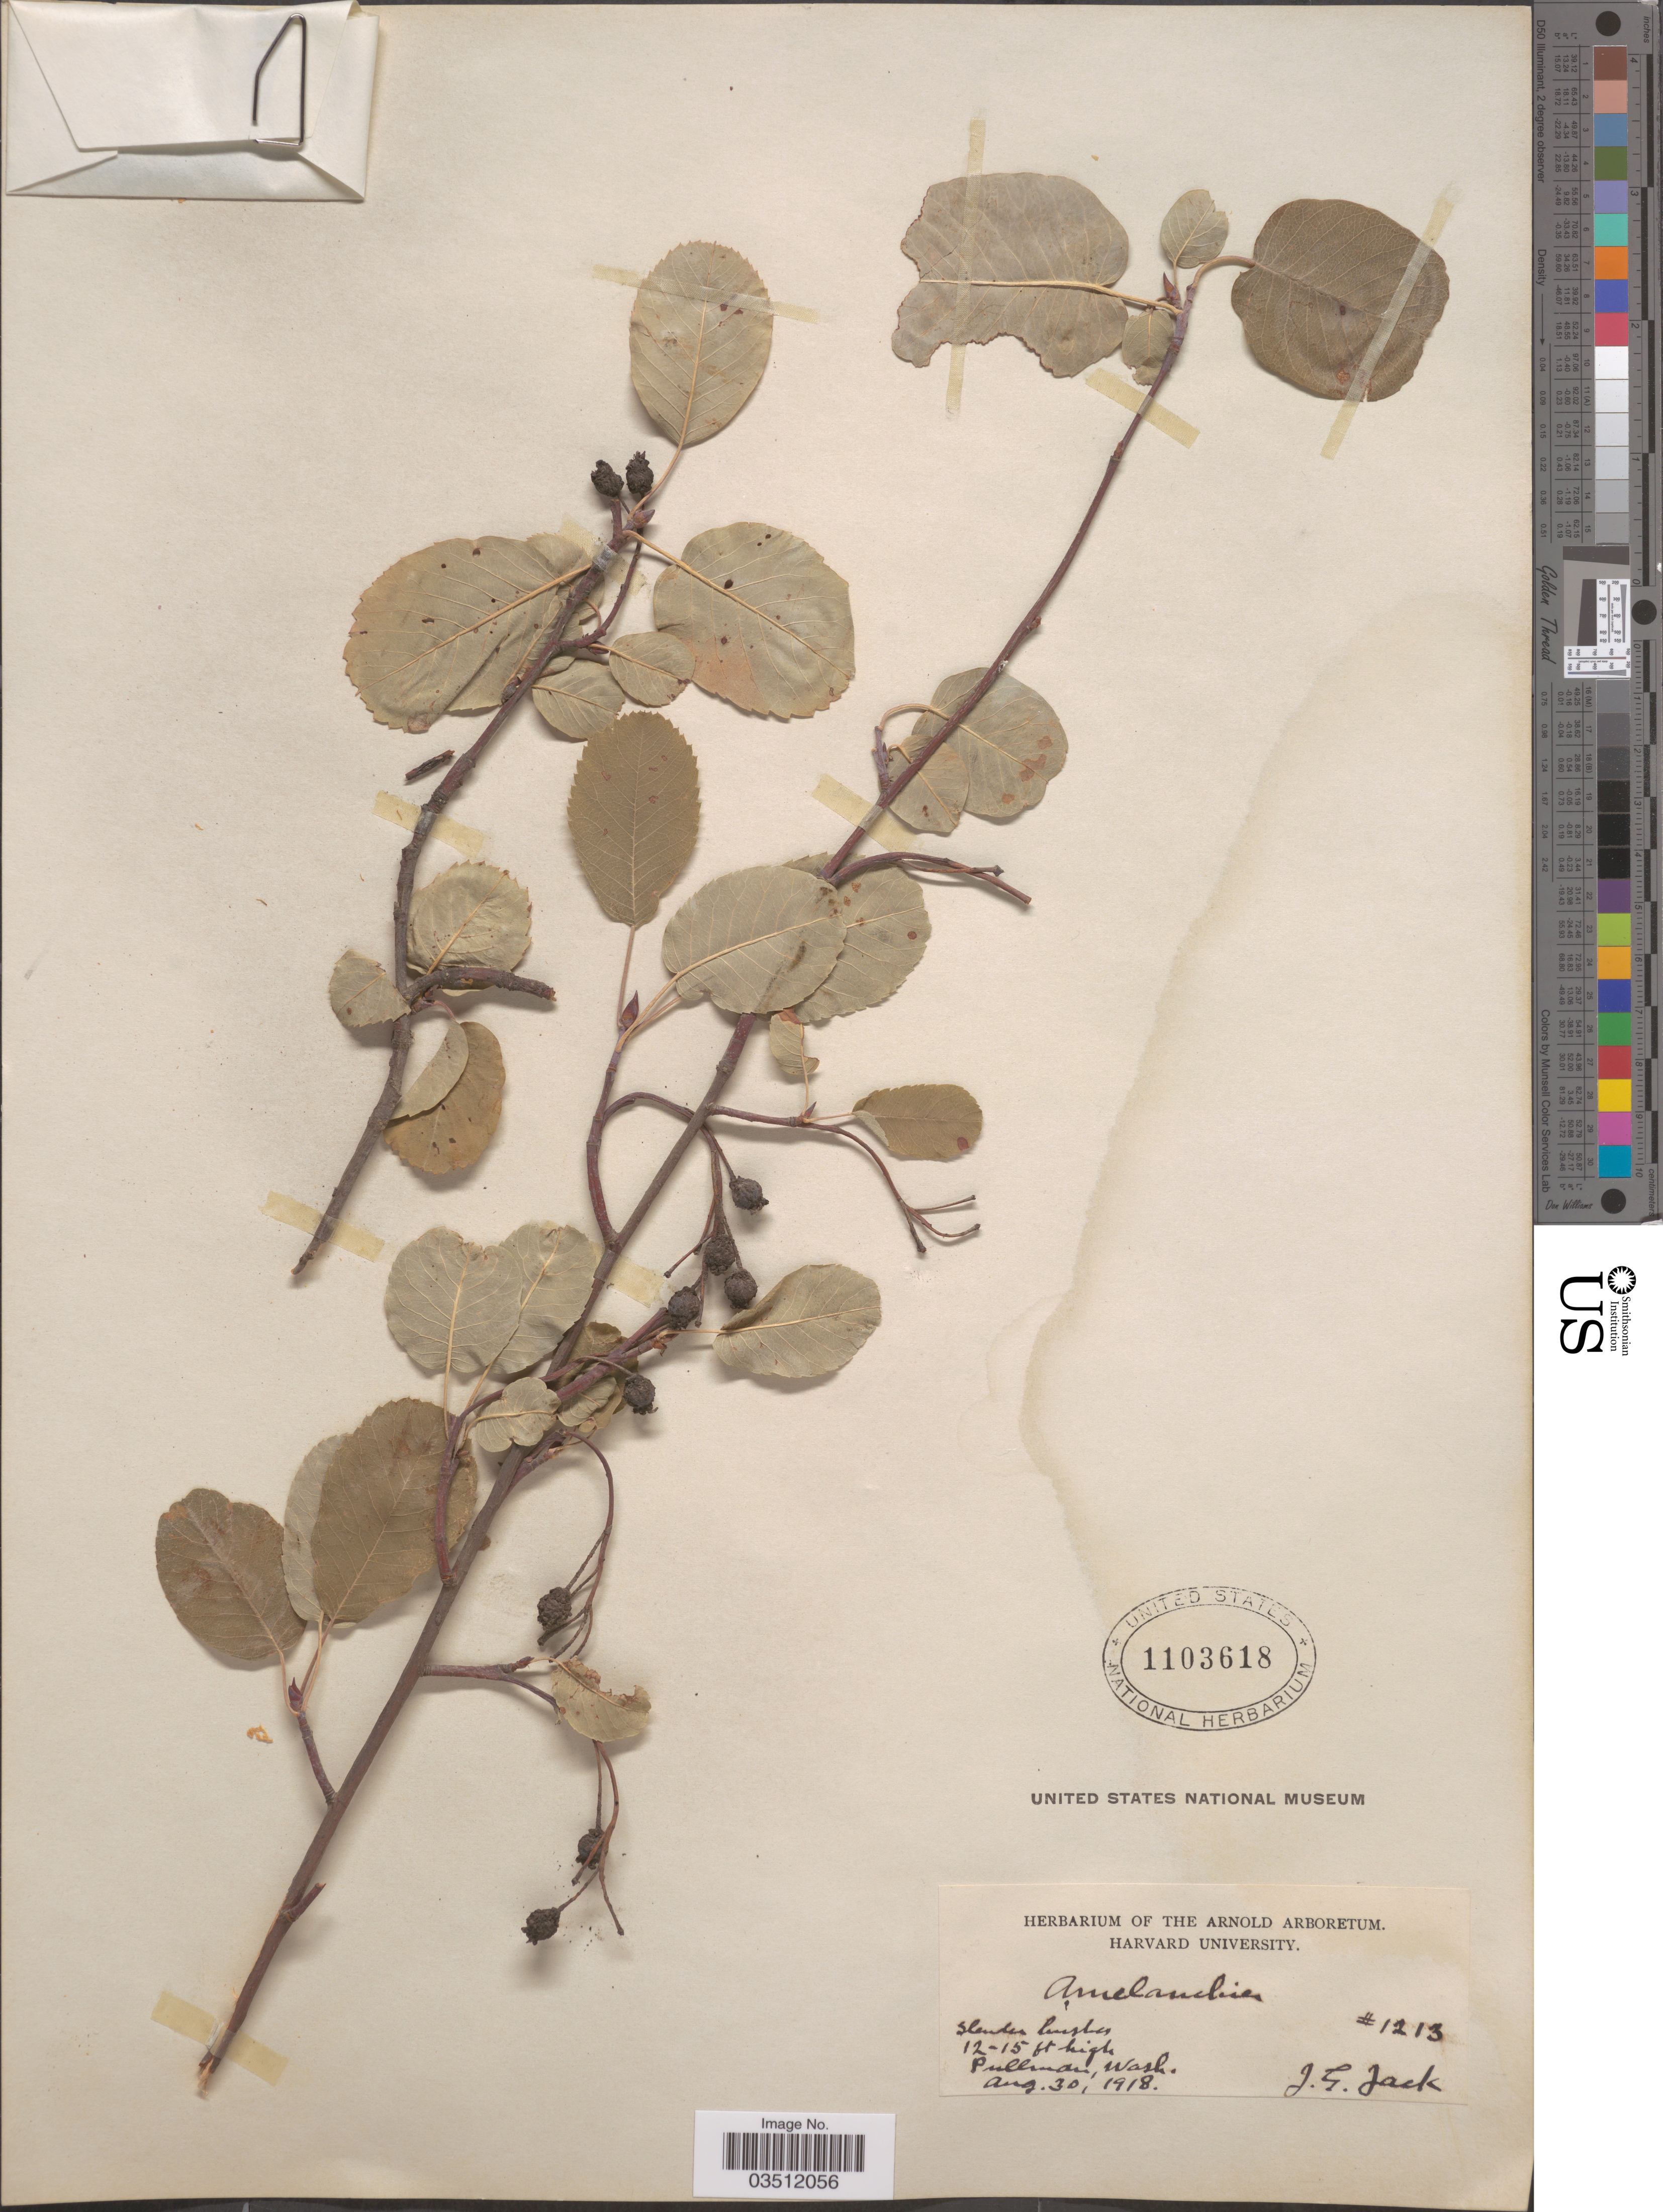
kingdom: Plantae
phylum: Tracheophyta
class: Magnoliopsida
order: Rosales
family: Rosaceae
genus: Amelanchier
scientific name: Amelanchier cusickii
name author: Fernald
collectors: J. G. Jack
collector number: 1213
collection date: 1918-08-30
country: United States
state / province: Washington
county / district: Whitman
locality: Pullman.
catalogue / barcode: US 1103618